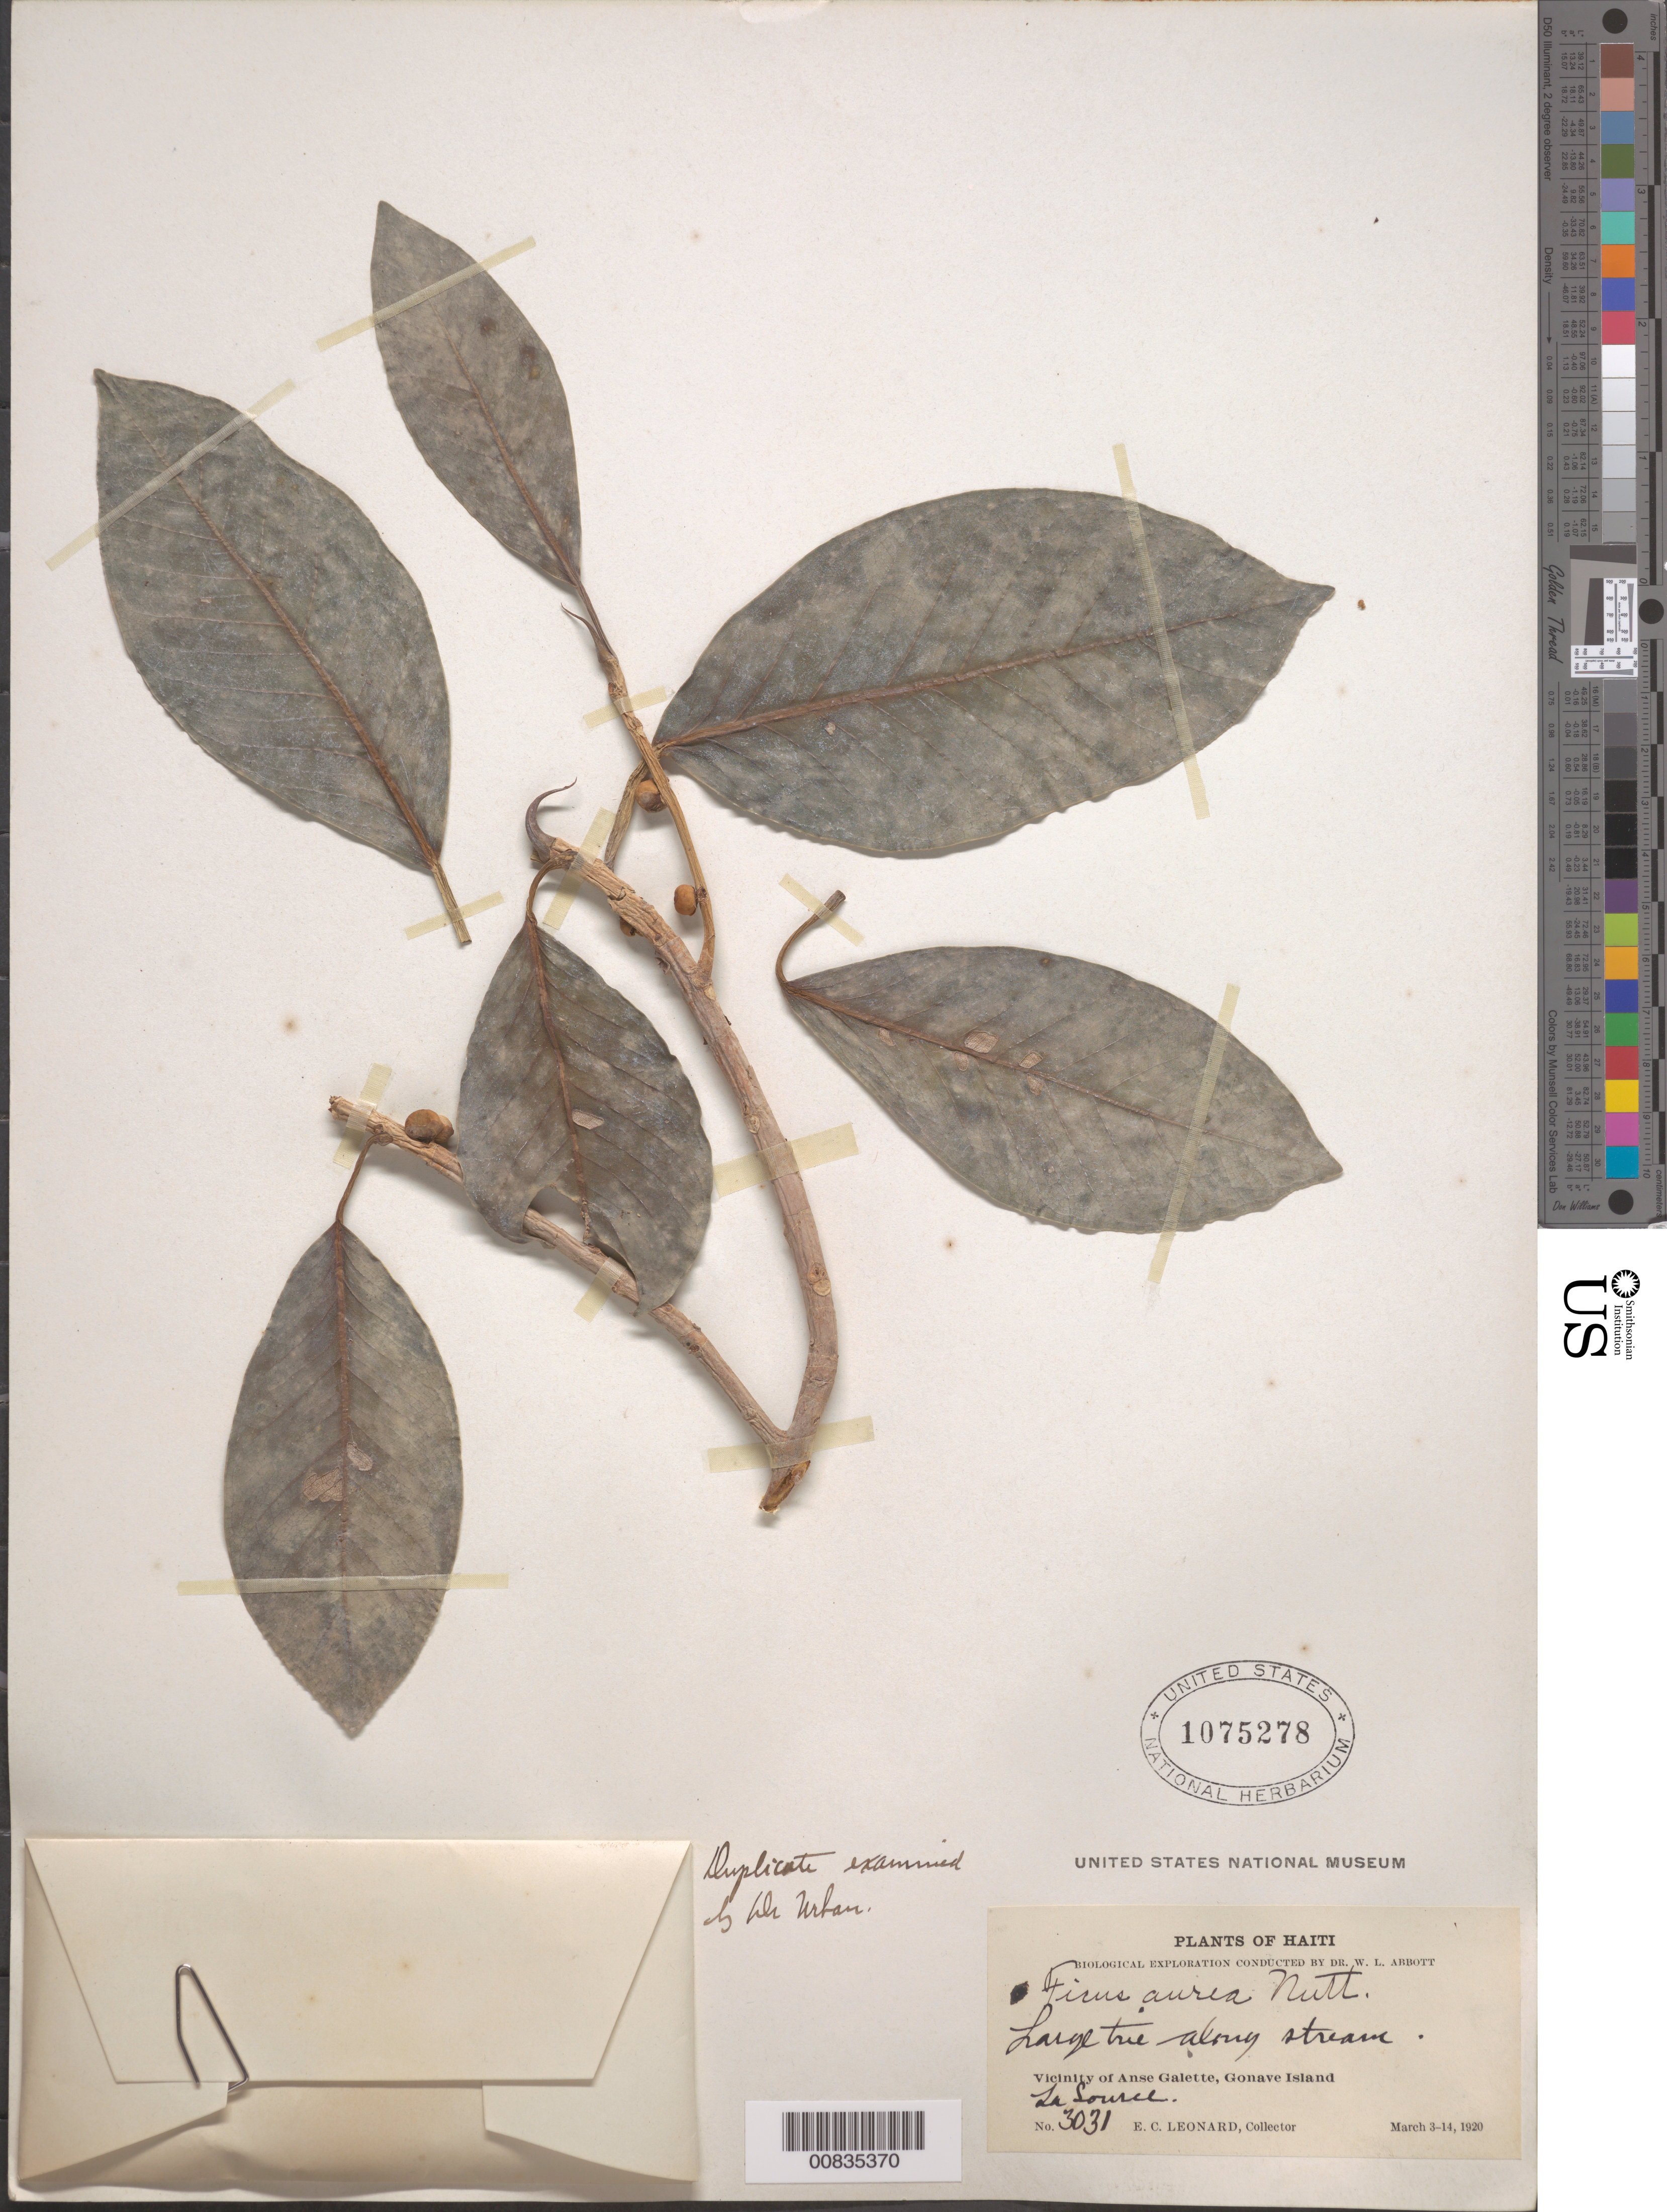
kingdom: Plantae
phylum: Tracheophyta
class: Magnoliopsida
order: Rosales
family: Moraceae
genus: Ficus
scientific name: Ficus aurea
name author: Nutt.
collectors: E. C. Leonard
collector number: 3031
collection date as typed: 03 Mar 1920 to 14 Mar 1920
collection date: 1920-03-03/1920-03-14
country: Haiti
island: Gonave I.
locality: Vicinity of Anse Galette, La Source.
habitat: Along stream.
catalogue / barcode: US 1075278